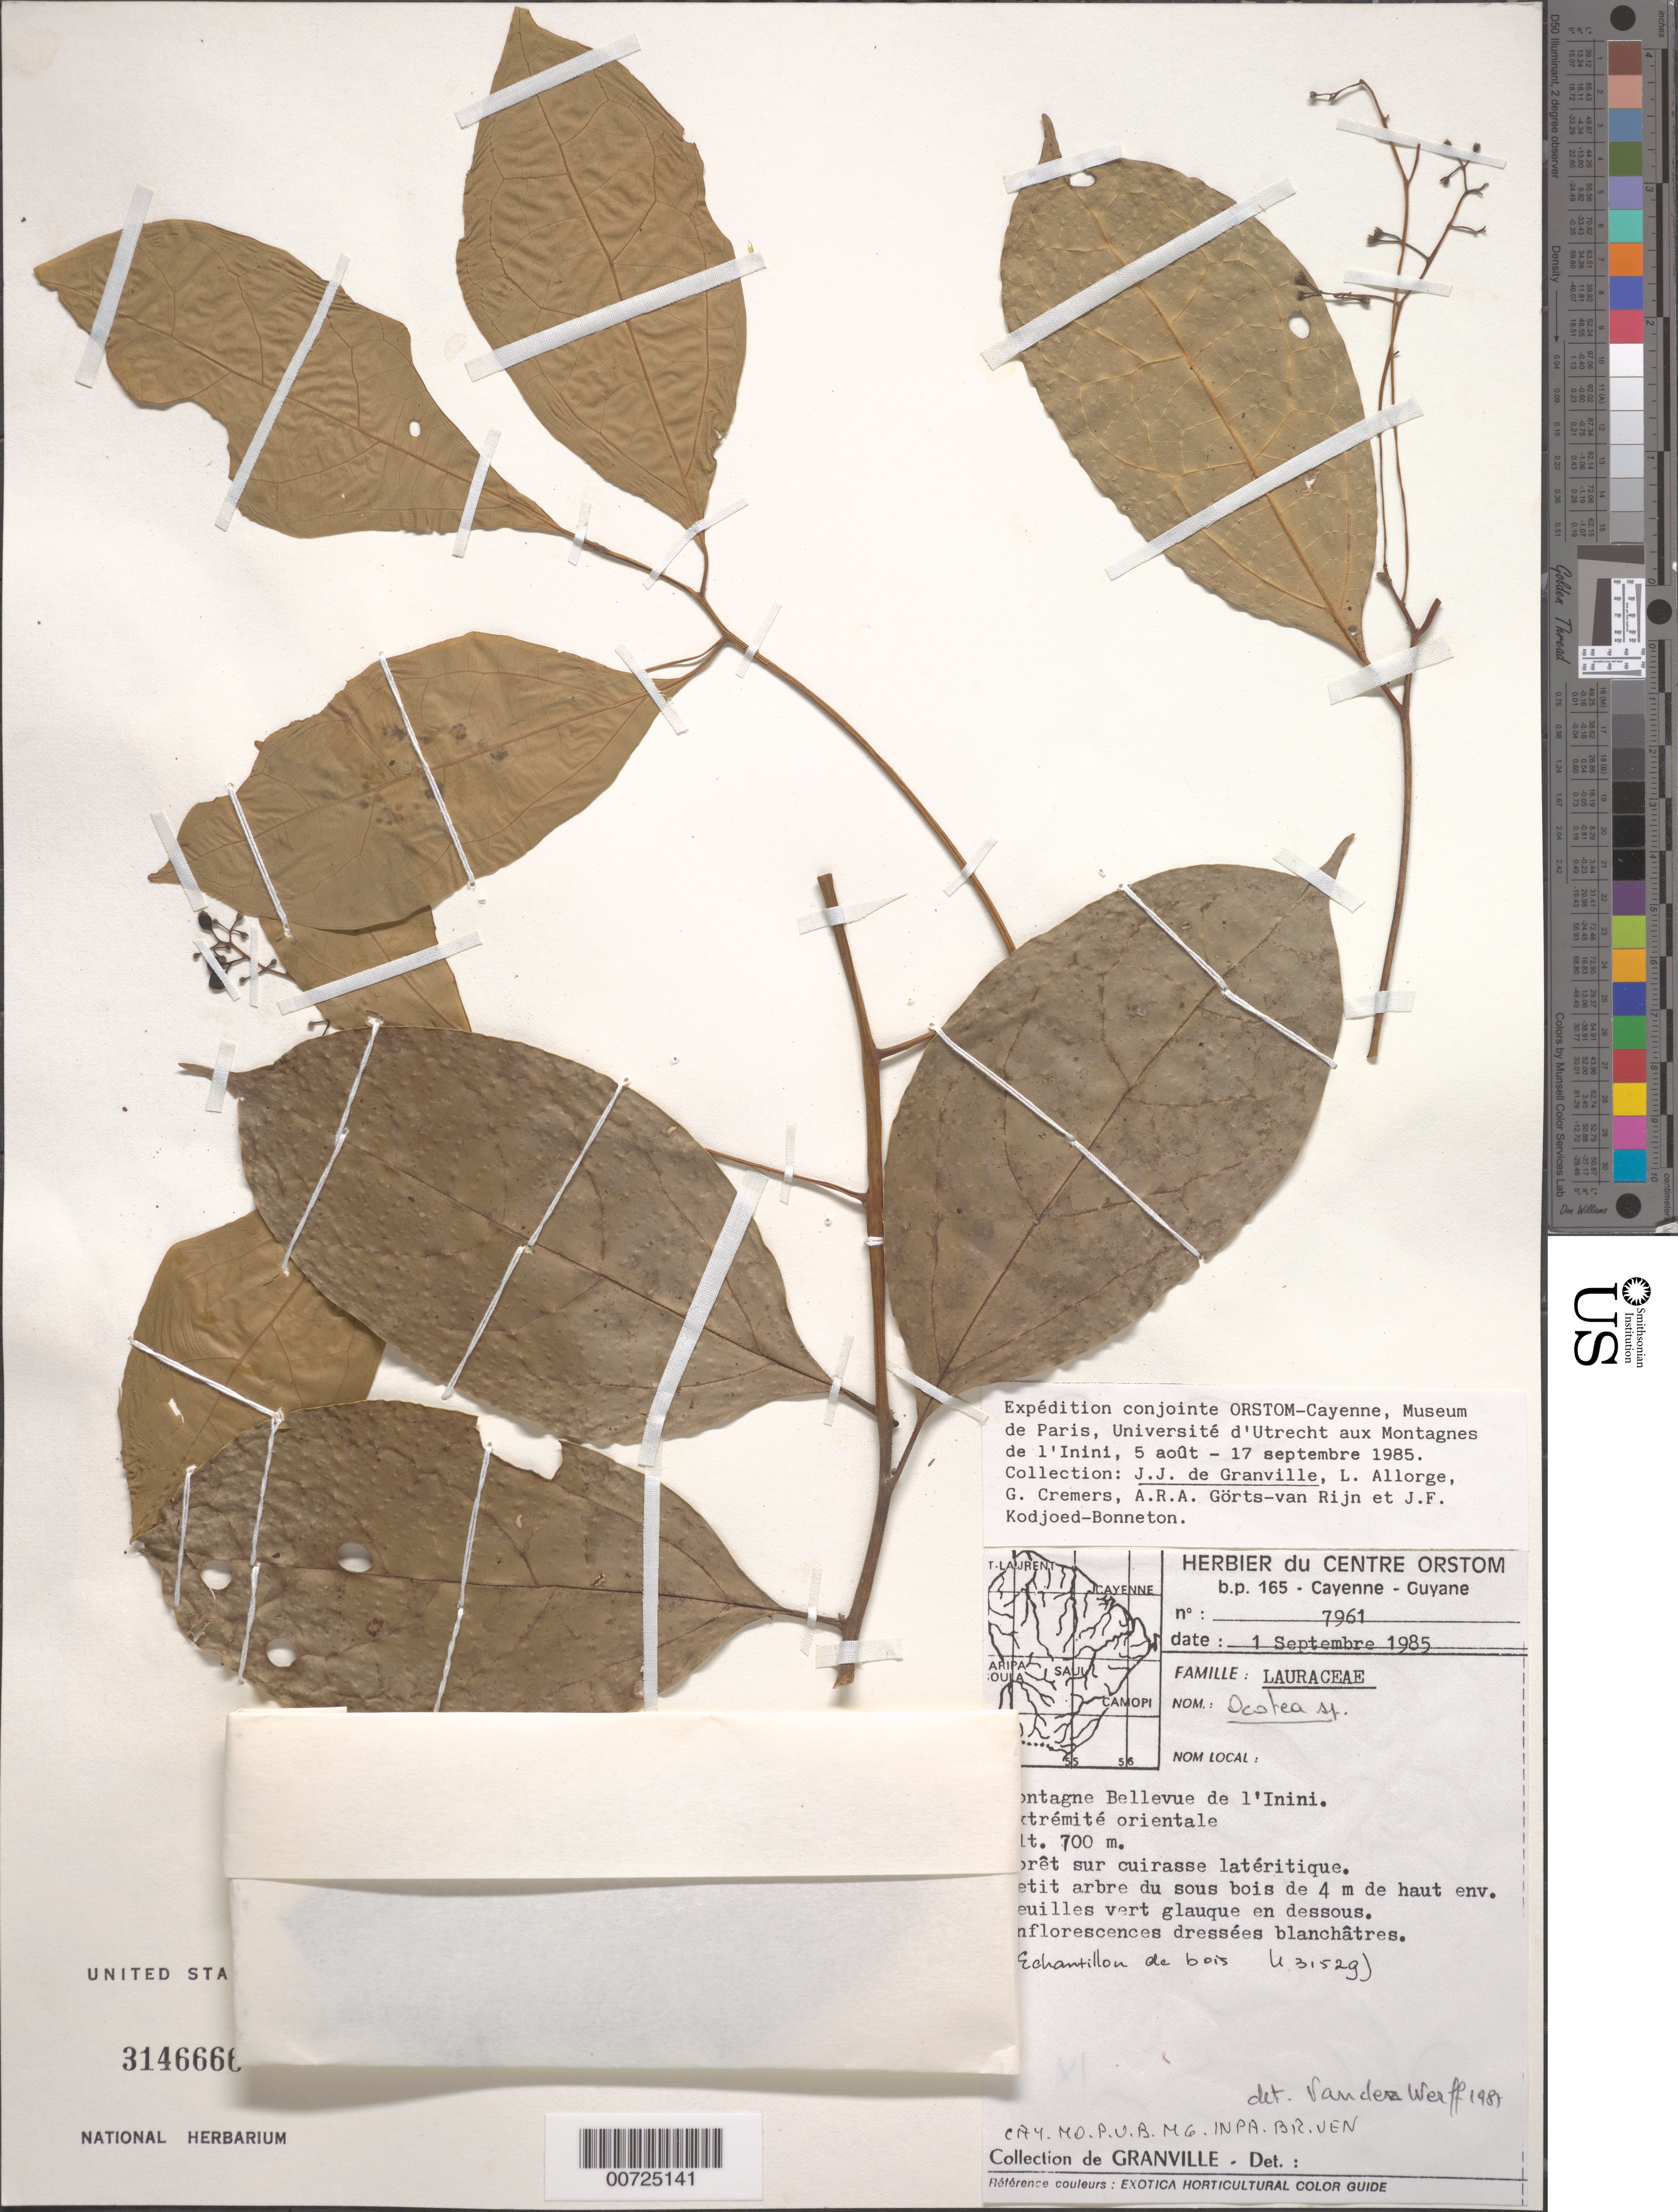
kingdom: Plantae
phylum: Tracheophyta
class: Magnoliopsida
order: Laurales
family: Lauraceae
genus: Ocotea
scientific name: Ocotea sp.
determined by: van der Werff, H., (MO), Missouri Botanical Garden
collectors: J.-J. de Granville, L. Allorge, G. Cremers, A. .R. A. Görts-van Rijn & J. Kodjoed-Bonneton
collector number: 7961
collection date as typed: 1-Sep-85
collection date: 1985-09-01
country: French Guiana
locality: Montagnes Bellevue de l'Inini, extrémité orientale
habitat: Forest on laterite ridge; understory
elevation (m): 700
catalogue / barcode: US 3146666